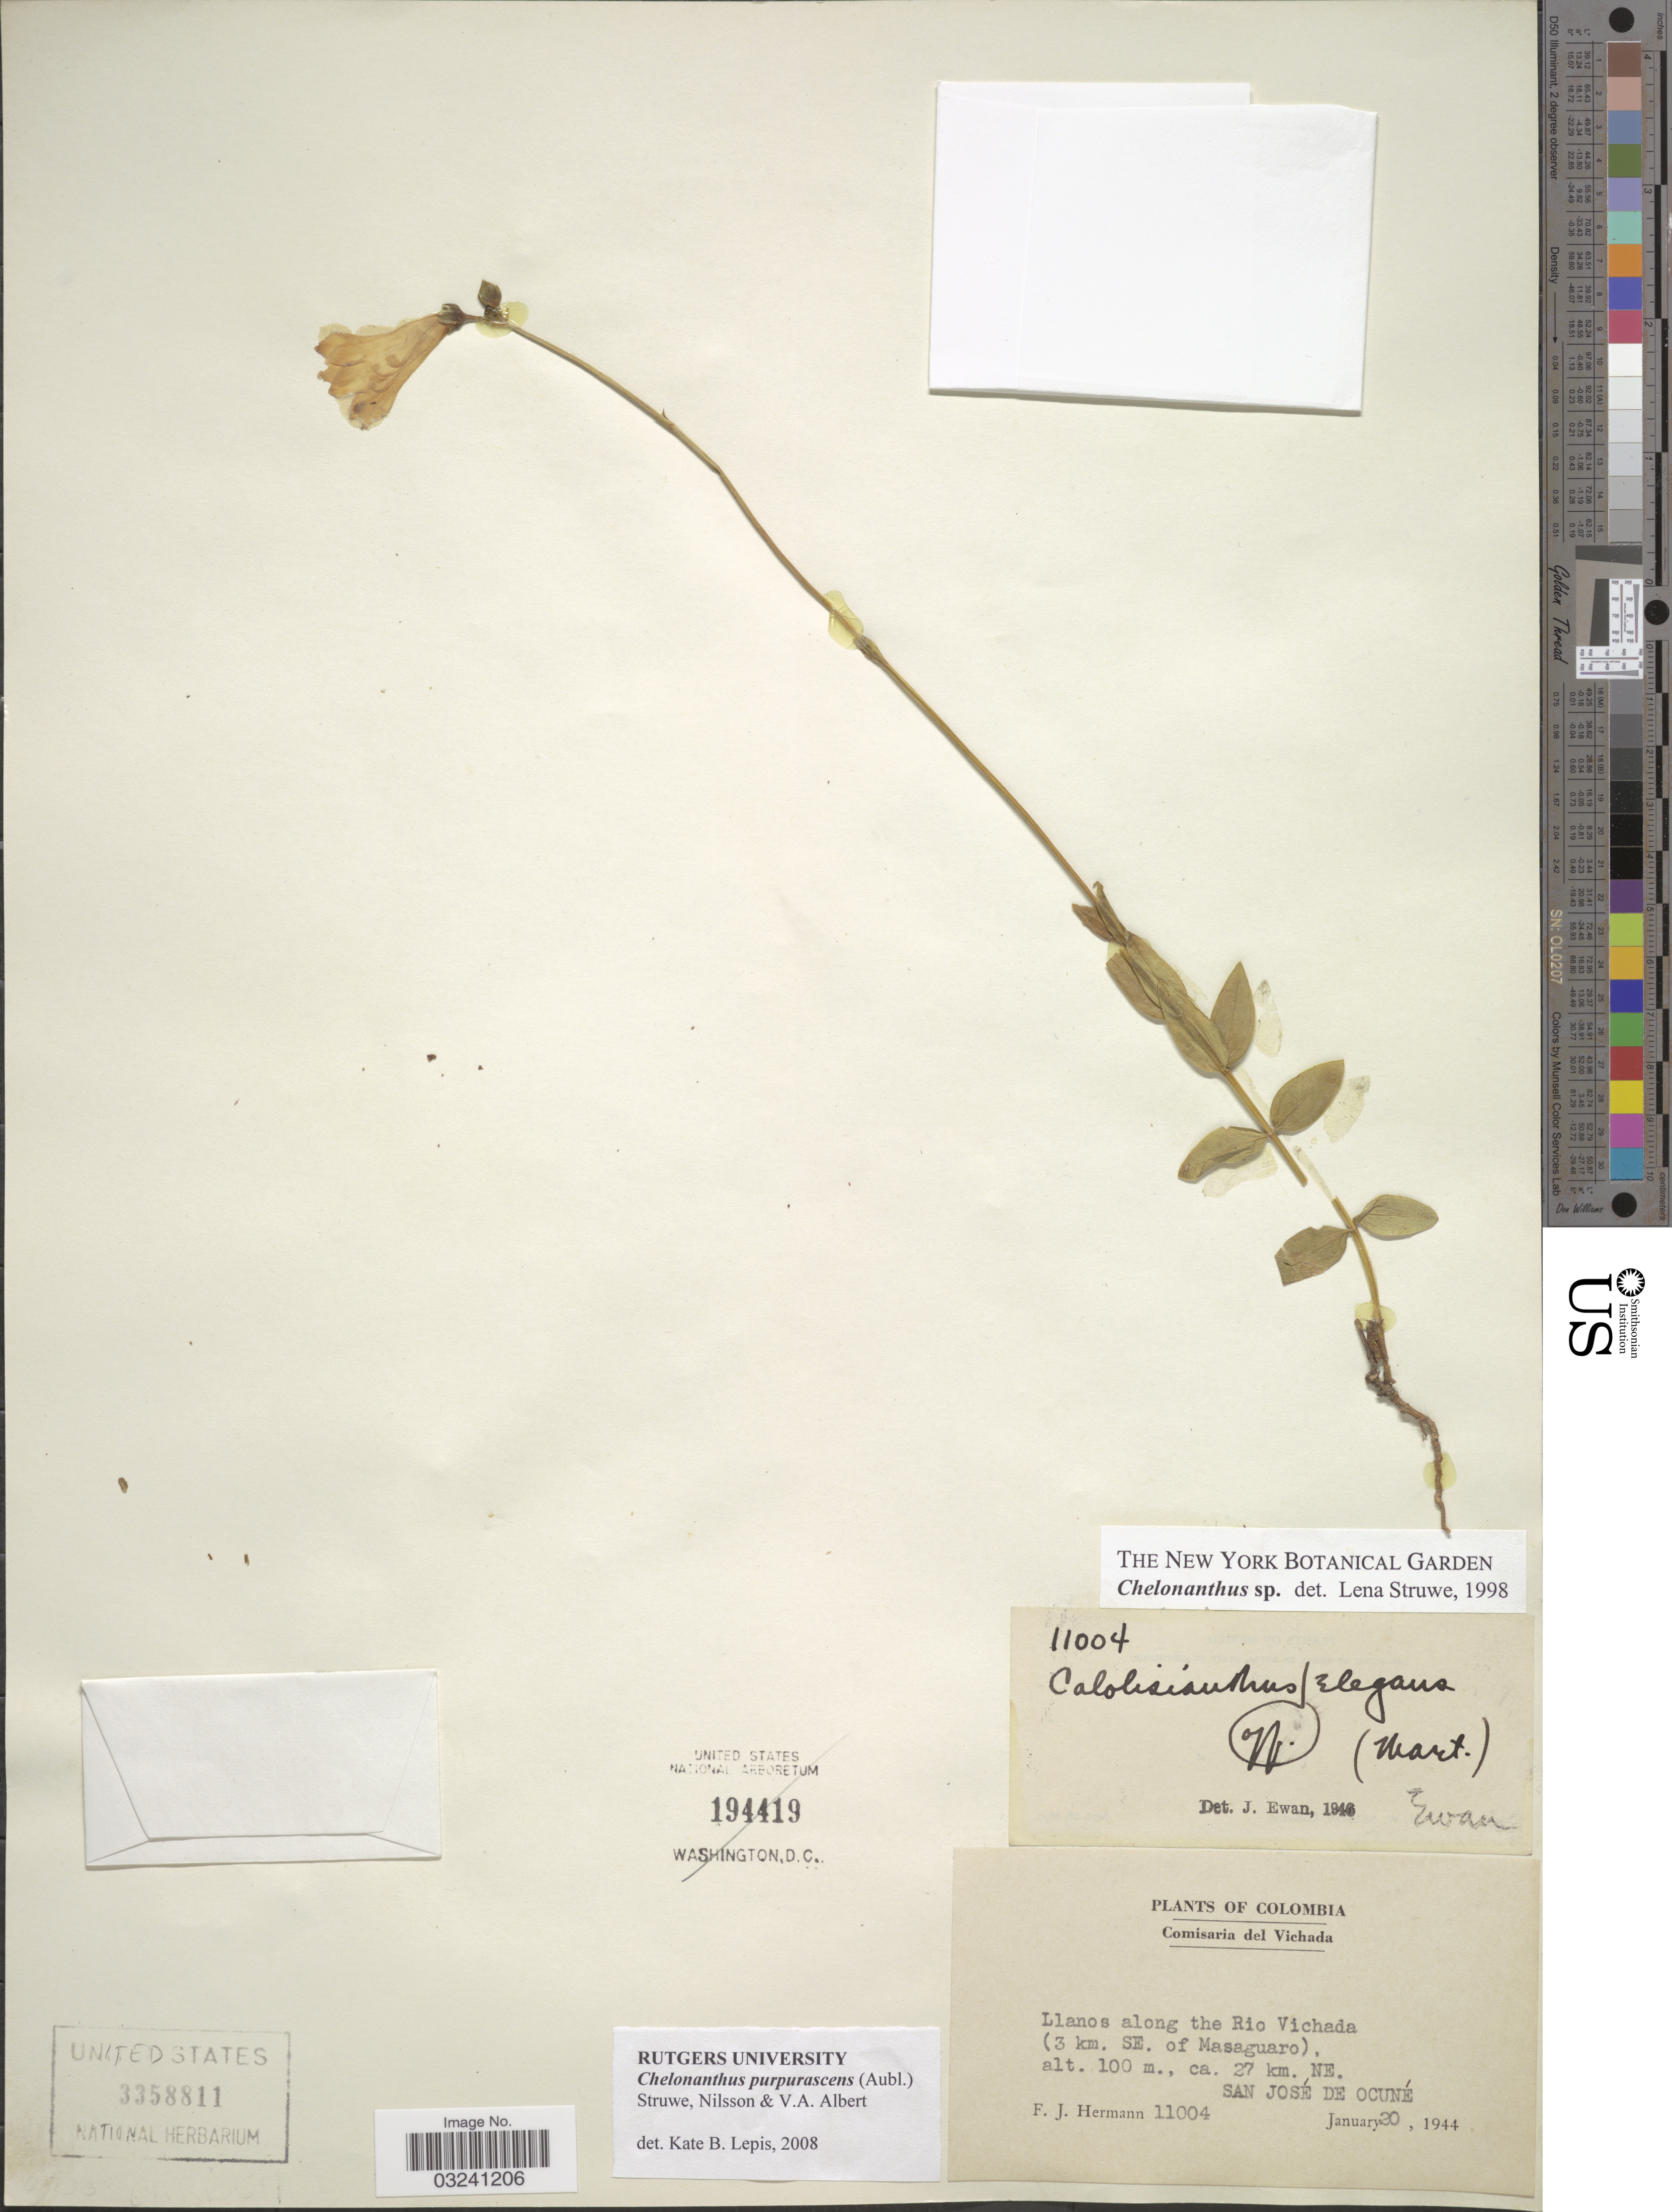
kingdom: Plantae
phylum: Tracheophyta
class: Magnoliopsida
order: Gentianales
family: Gentianaceae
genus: Chelonanthus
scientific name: Chelonanthus purpurascens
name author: (Aubl.) Struwe et al.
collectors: F. J. Hermann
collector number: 11004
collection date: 1944-01-20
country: Colombia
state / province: Vichada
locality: Comisaria del Vichada. Llanos along the Rio Vichada (3 km. SE. of Masagauro), ca. 27 km. NE. San José de Ocuné.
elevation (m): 100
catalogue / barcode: US 3358811